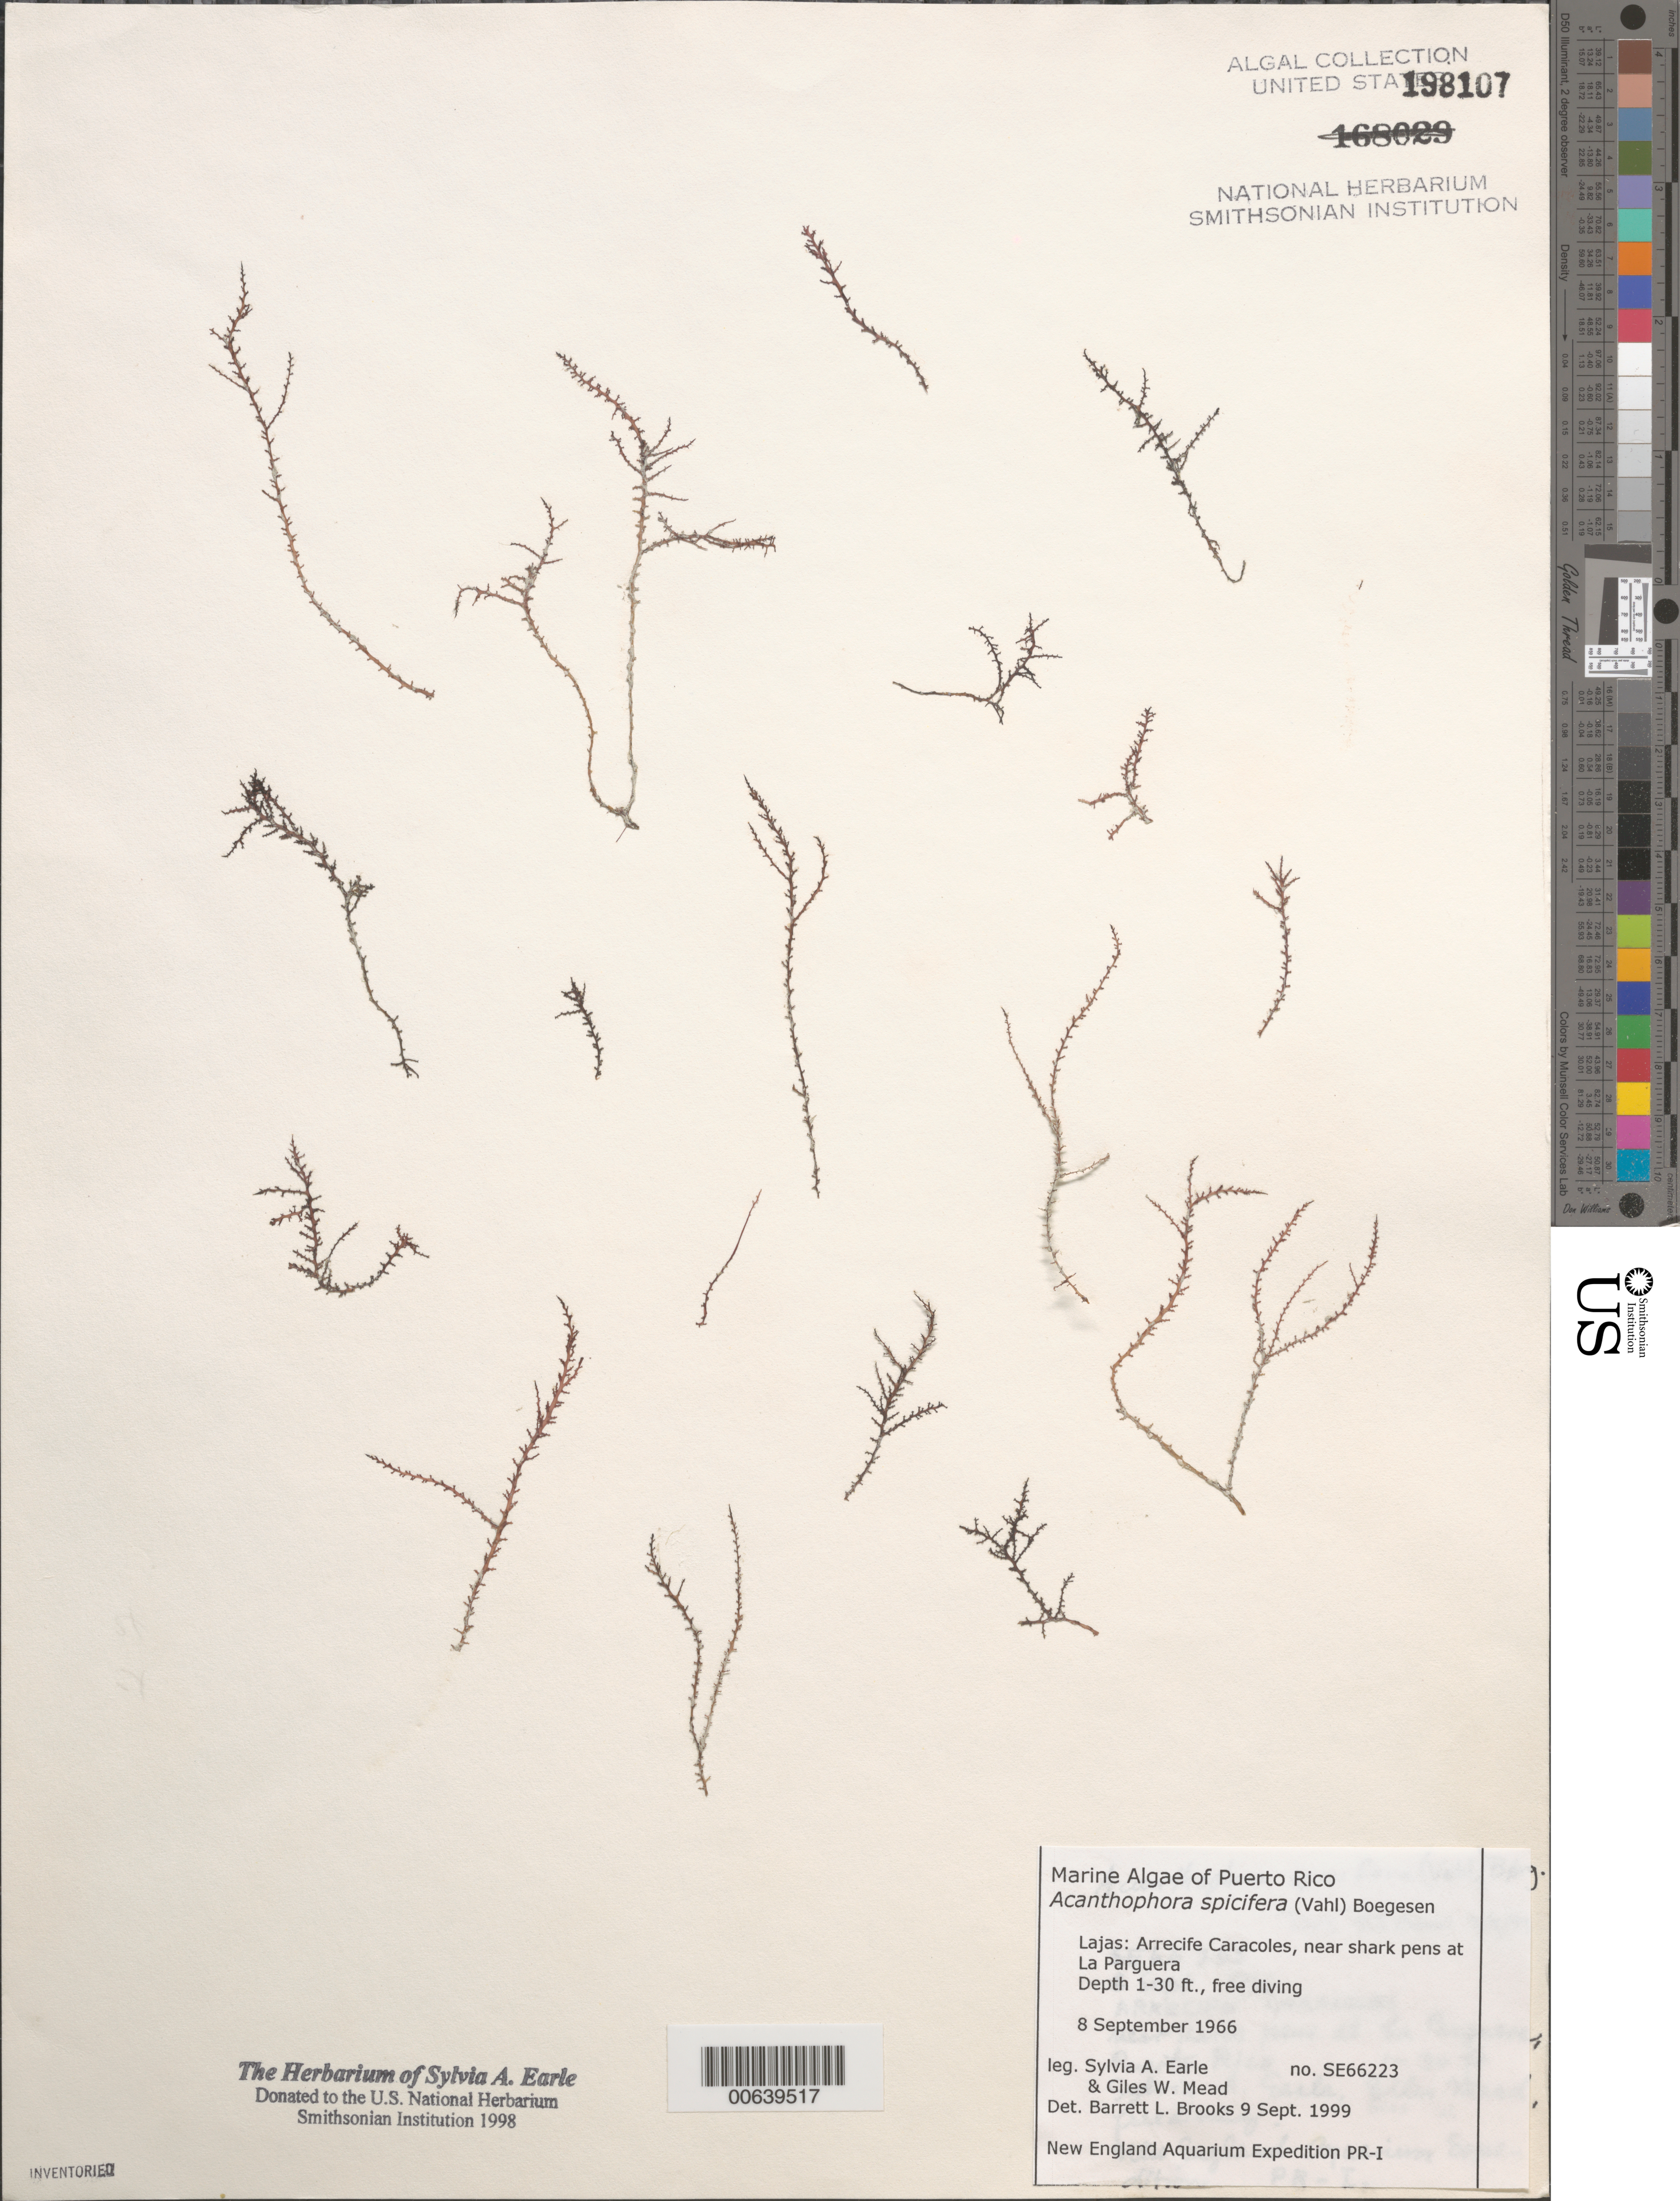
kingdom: Plantae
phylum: Rhodophyta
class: Florideophyceae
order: Ceramiales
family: Rhodomelaceae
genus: Acanthophora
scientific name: Acanthophora spicifera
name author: (Vahl) Børgesen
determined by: Brooks, B. L., (BOT), Smithsonian Institution - National Museum of Natural History (UNITED STATES)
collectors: S. A. Earle & G. W. Mead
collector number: Se66223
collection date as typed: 08 Sep 1966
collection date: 1966-09-08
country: Puerto Rico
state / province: Lajas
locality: Arrecife Caracoles, near La Parguera Shark Pens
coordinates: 17 58.200'N, 67 2.000'W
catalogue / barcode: US 198107